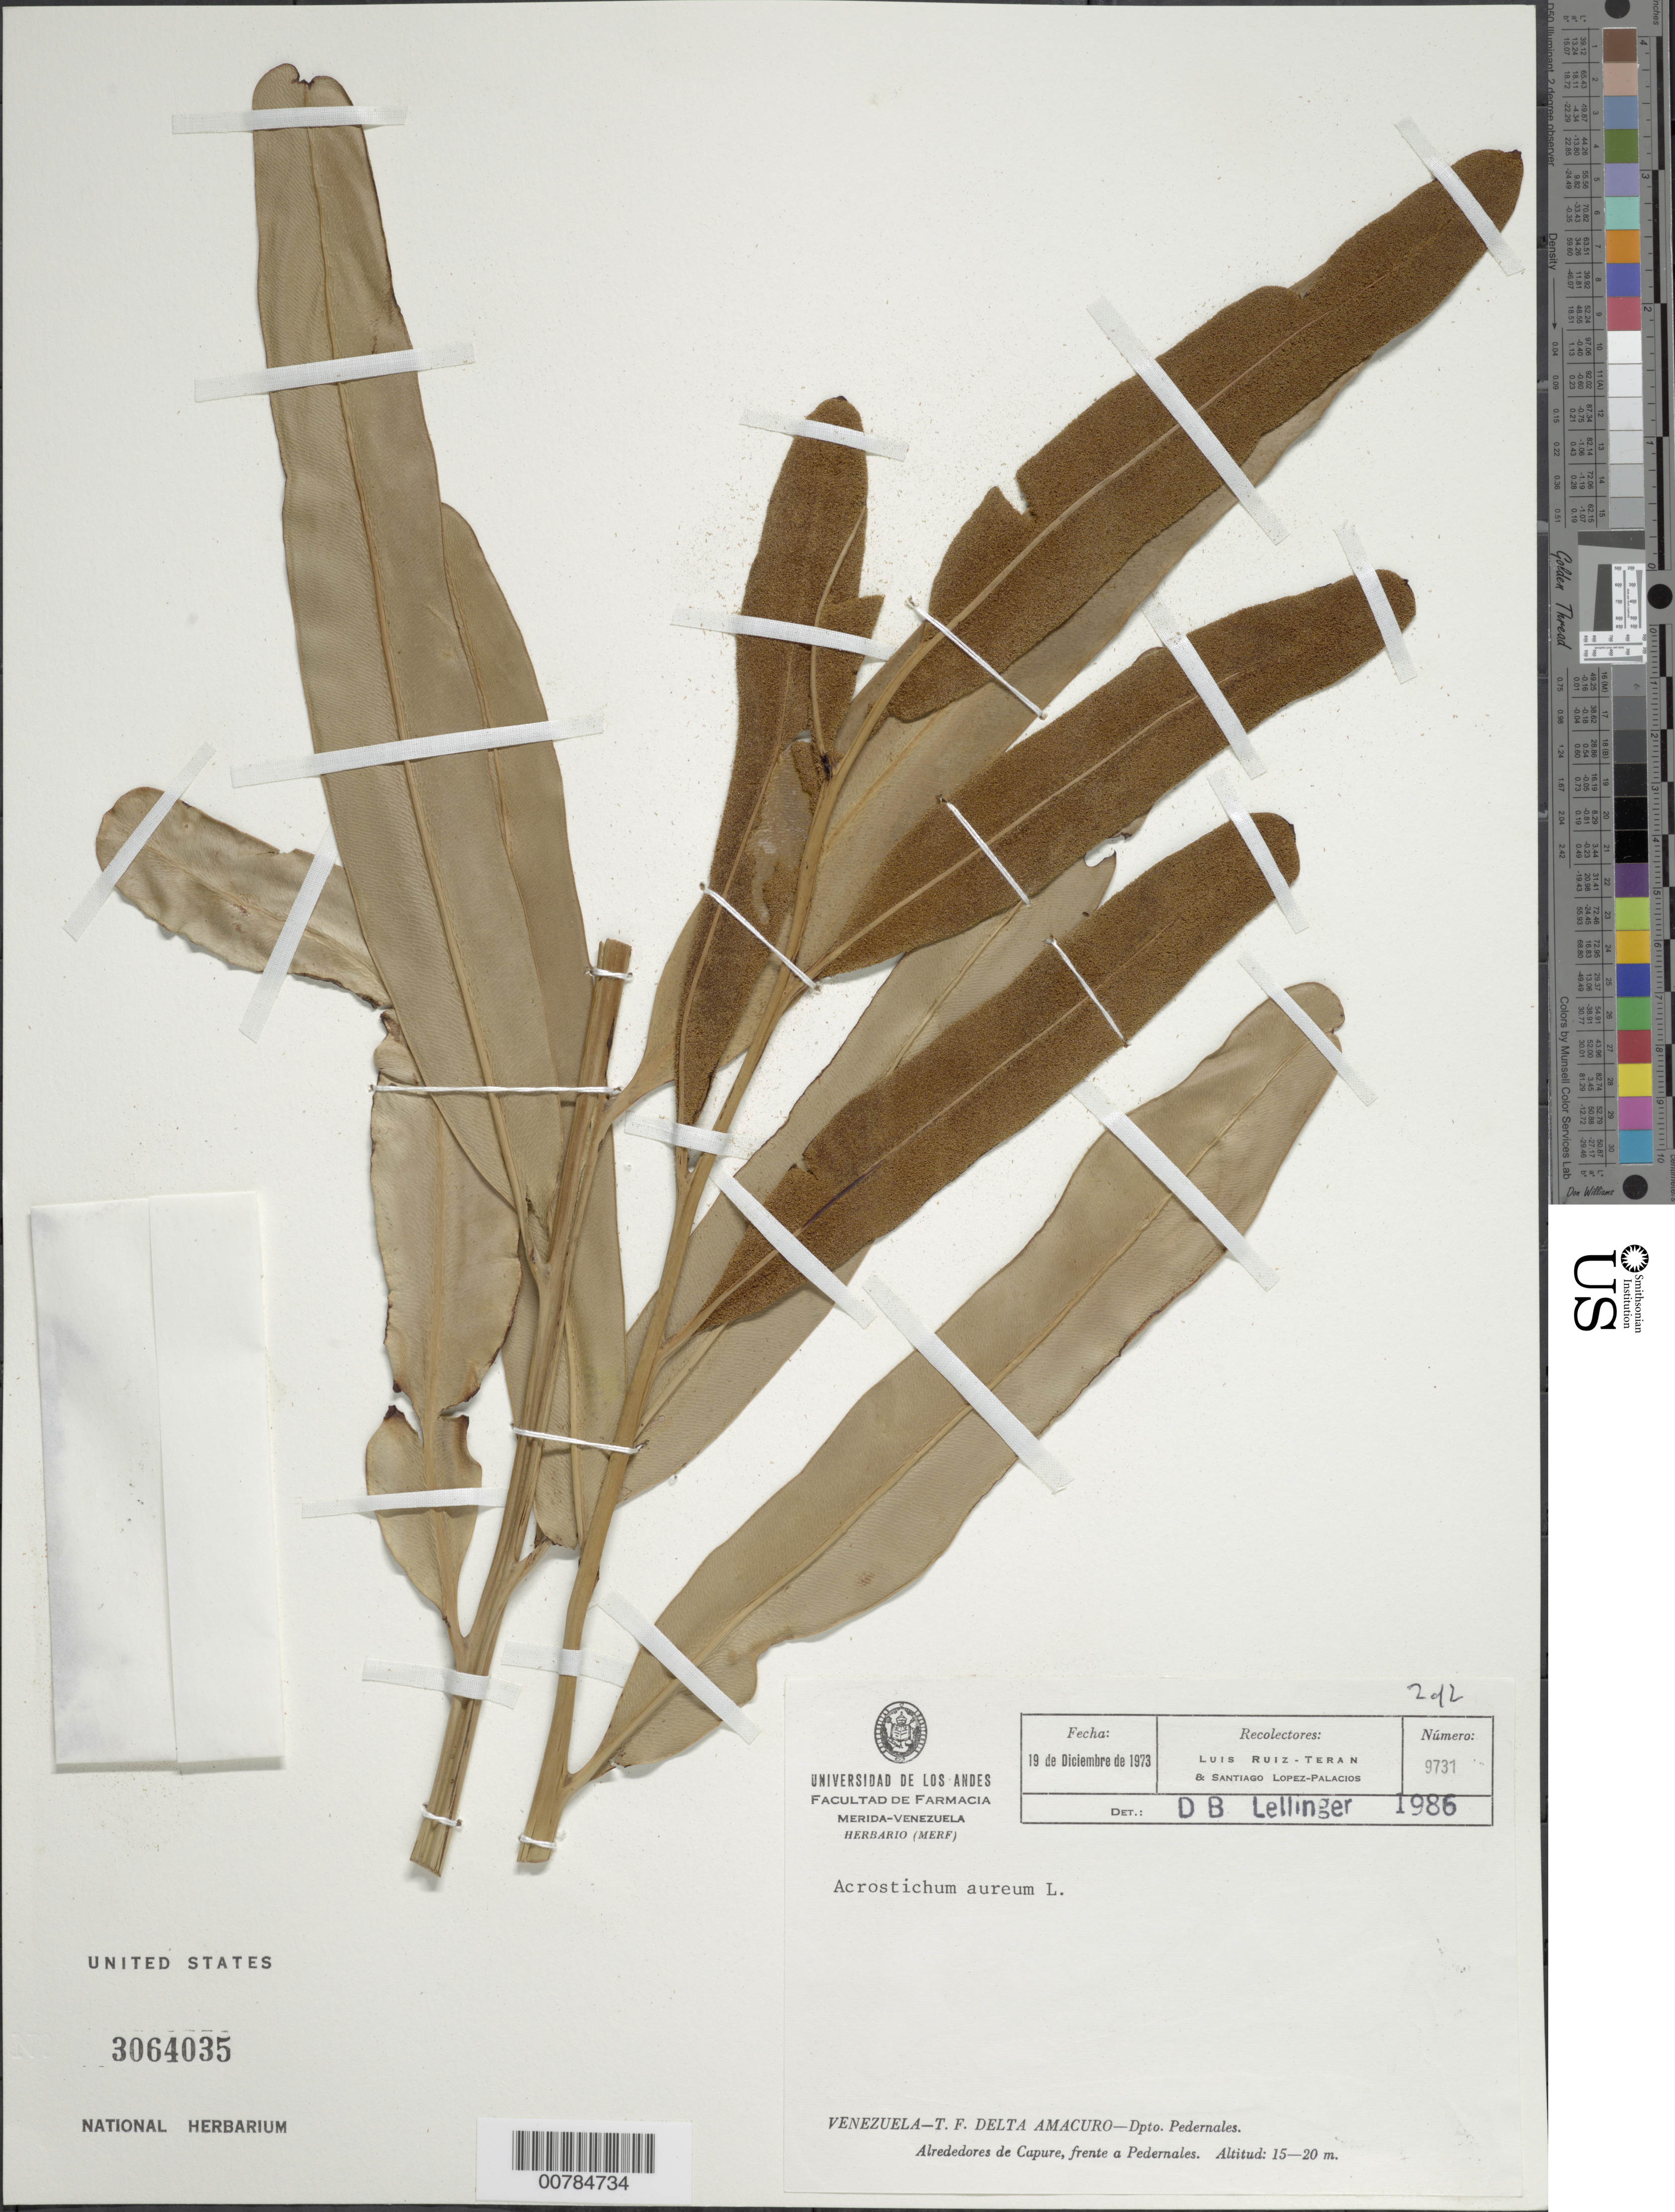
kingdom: Plantae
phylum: Tracheophyta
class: Polypodiopsida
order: Polypodiales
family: Pteridaceae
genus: Acrostichum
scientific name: Acrostichum aureum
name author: L.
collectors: L. Teran & S. López-Palacios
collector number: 9731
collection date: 1973-12-19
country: Venezuela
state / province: Delta Amacuro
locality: Dpto. Pedernales, Alredores de Capure, frente a Pedernales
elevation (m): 15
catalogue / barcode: US 3064035